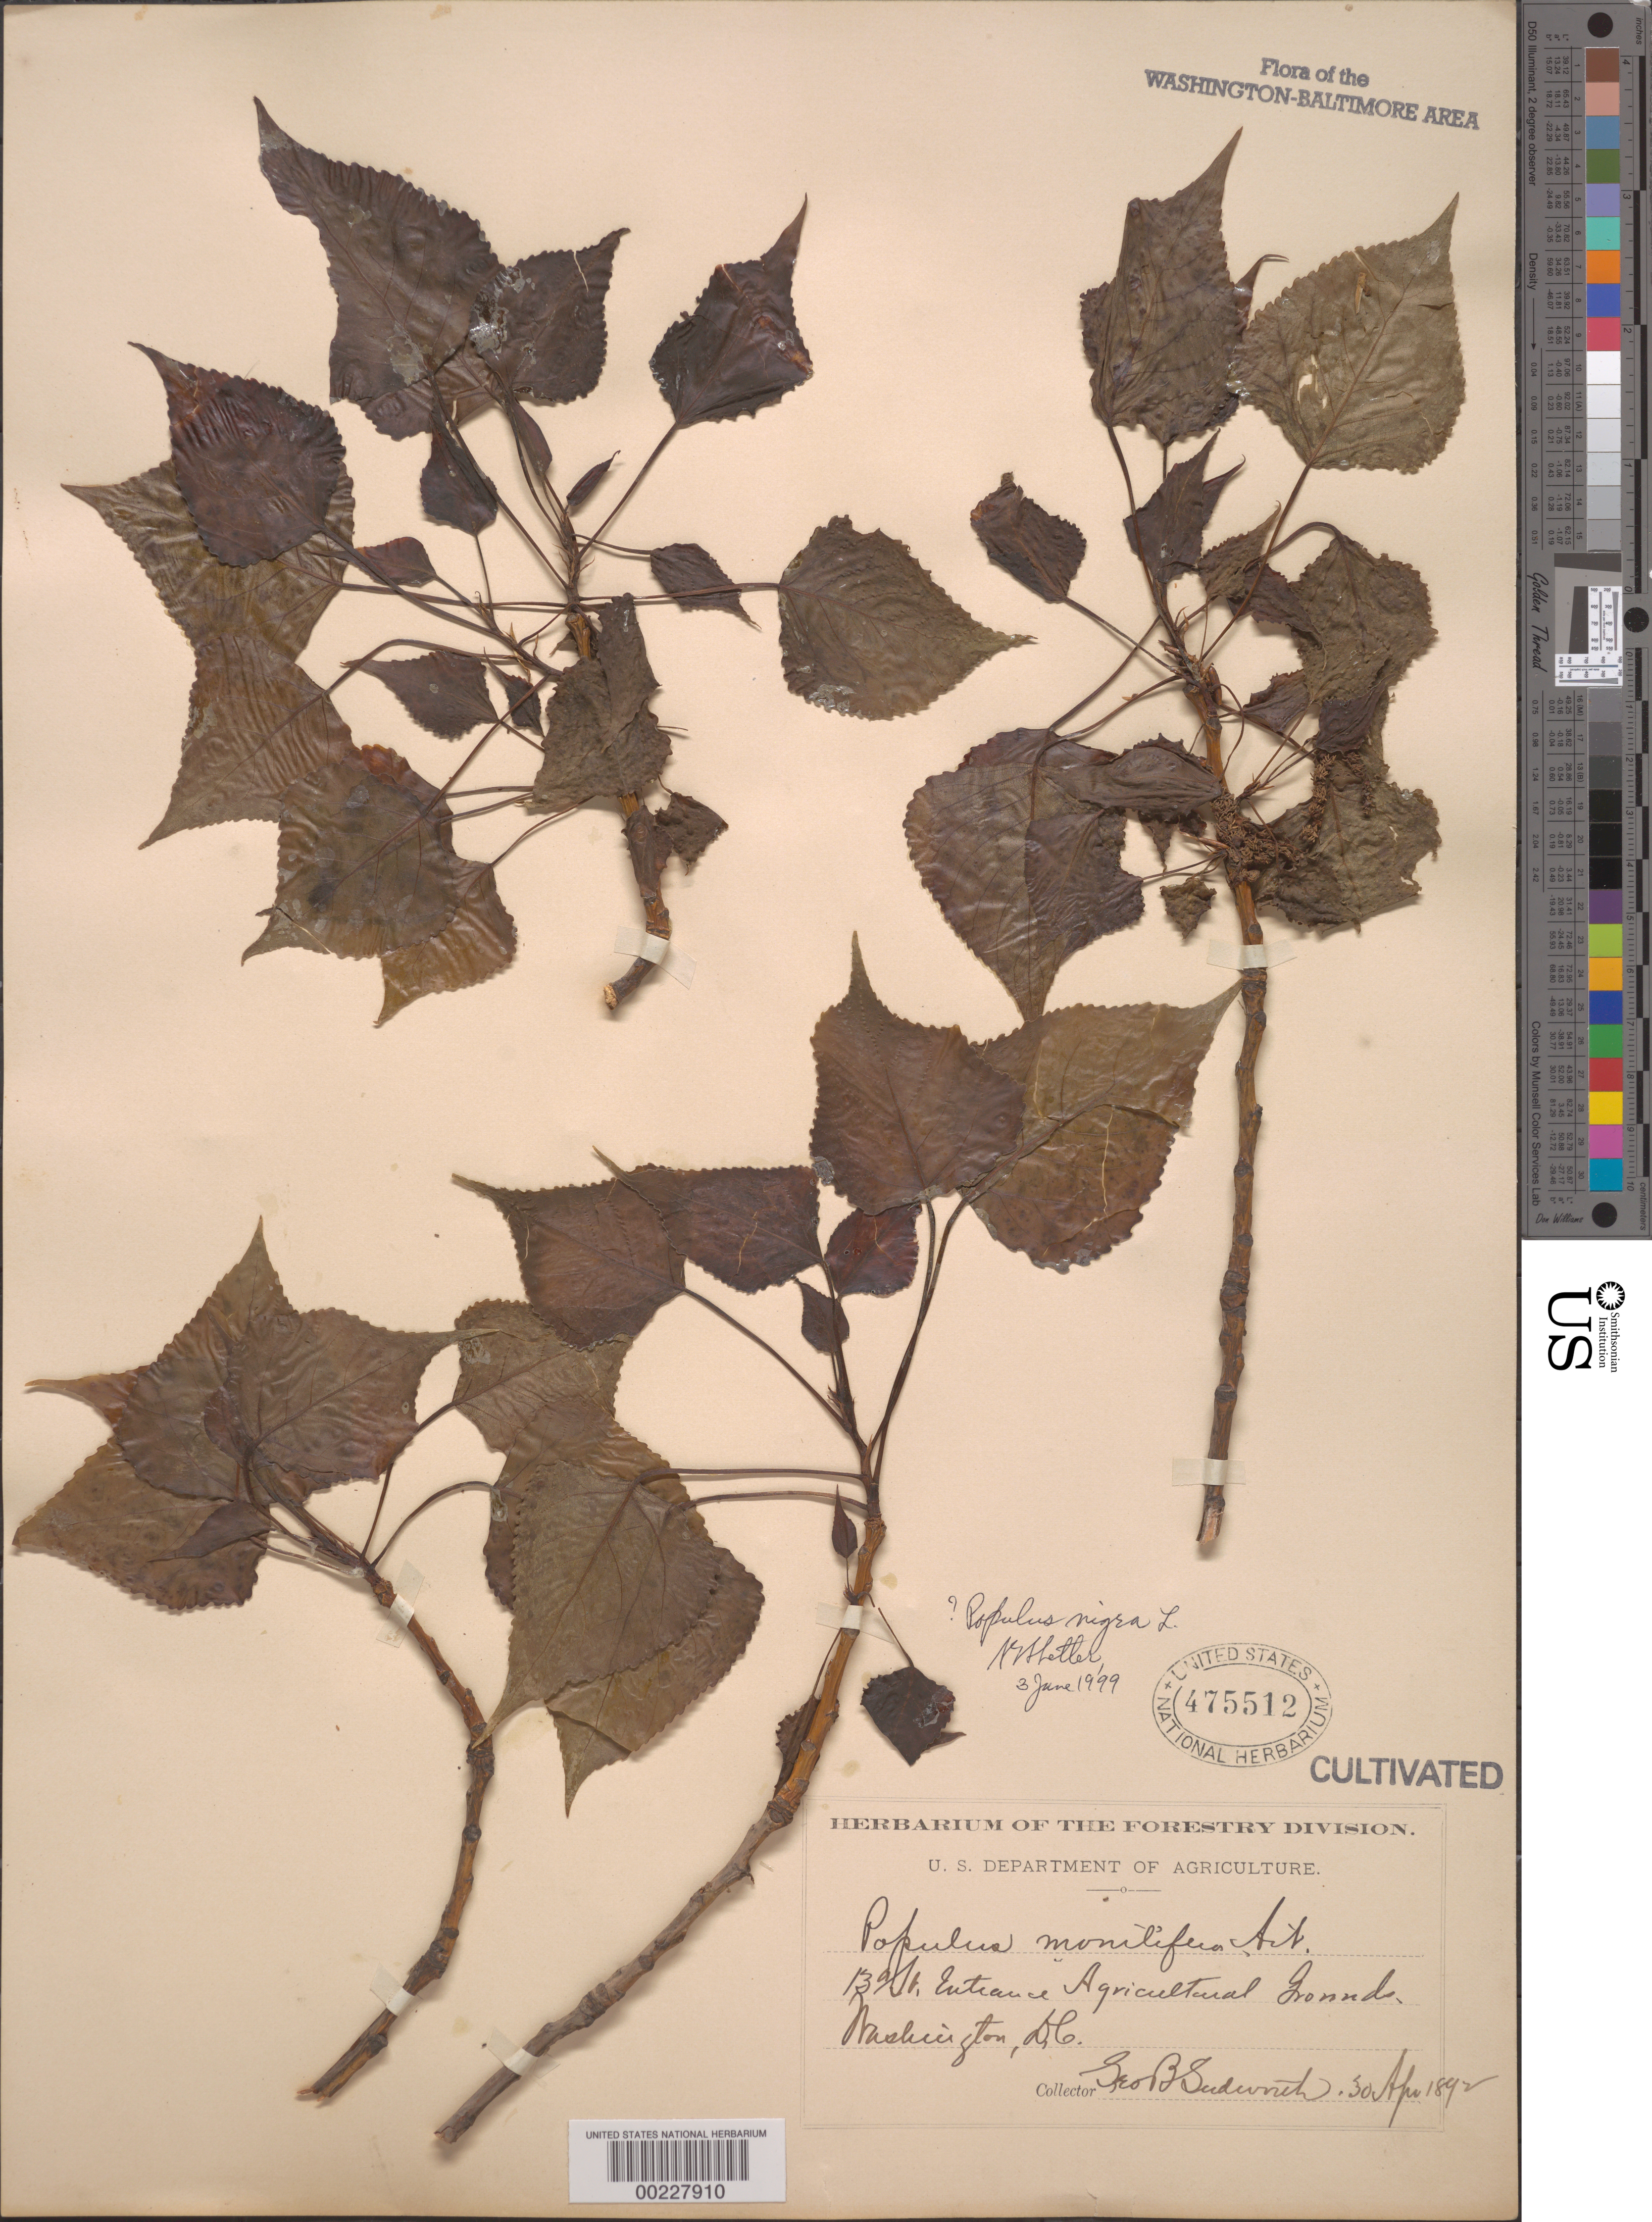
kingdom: Plantae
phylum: Tracheophyta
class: Magnoliopsida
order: Malpighiales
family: Salicaceae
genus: Populus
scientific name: Populus nigra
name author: L.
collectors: G. B. Sudworth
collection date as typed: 30 Apr 1892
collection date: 1892-04-30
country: United States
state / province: District of Columbia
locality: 13th St entrance, Agriculture grounds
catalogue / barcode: US 475512